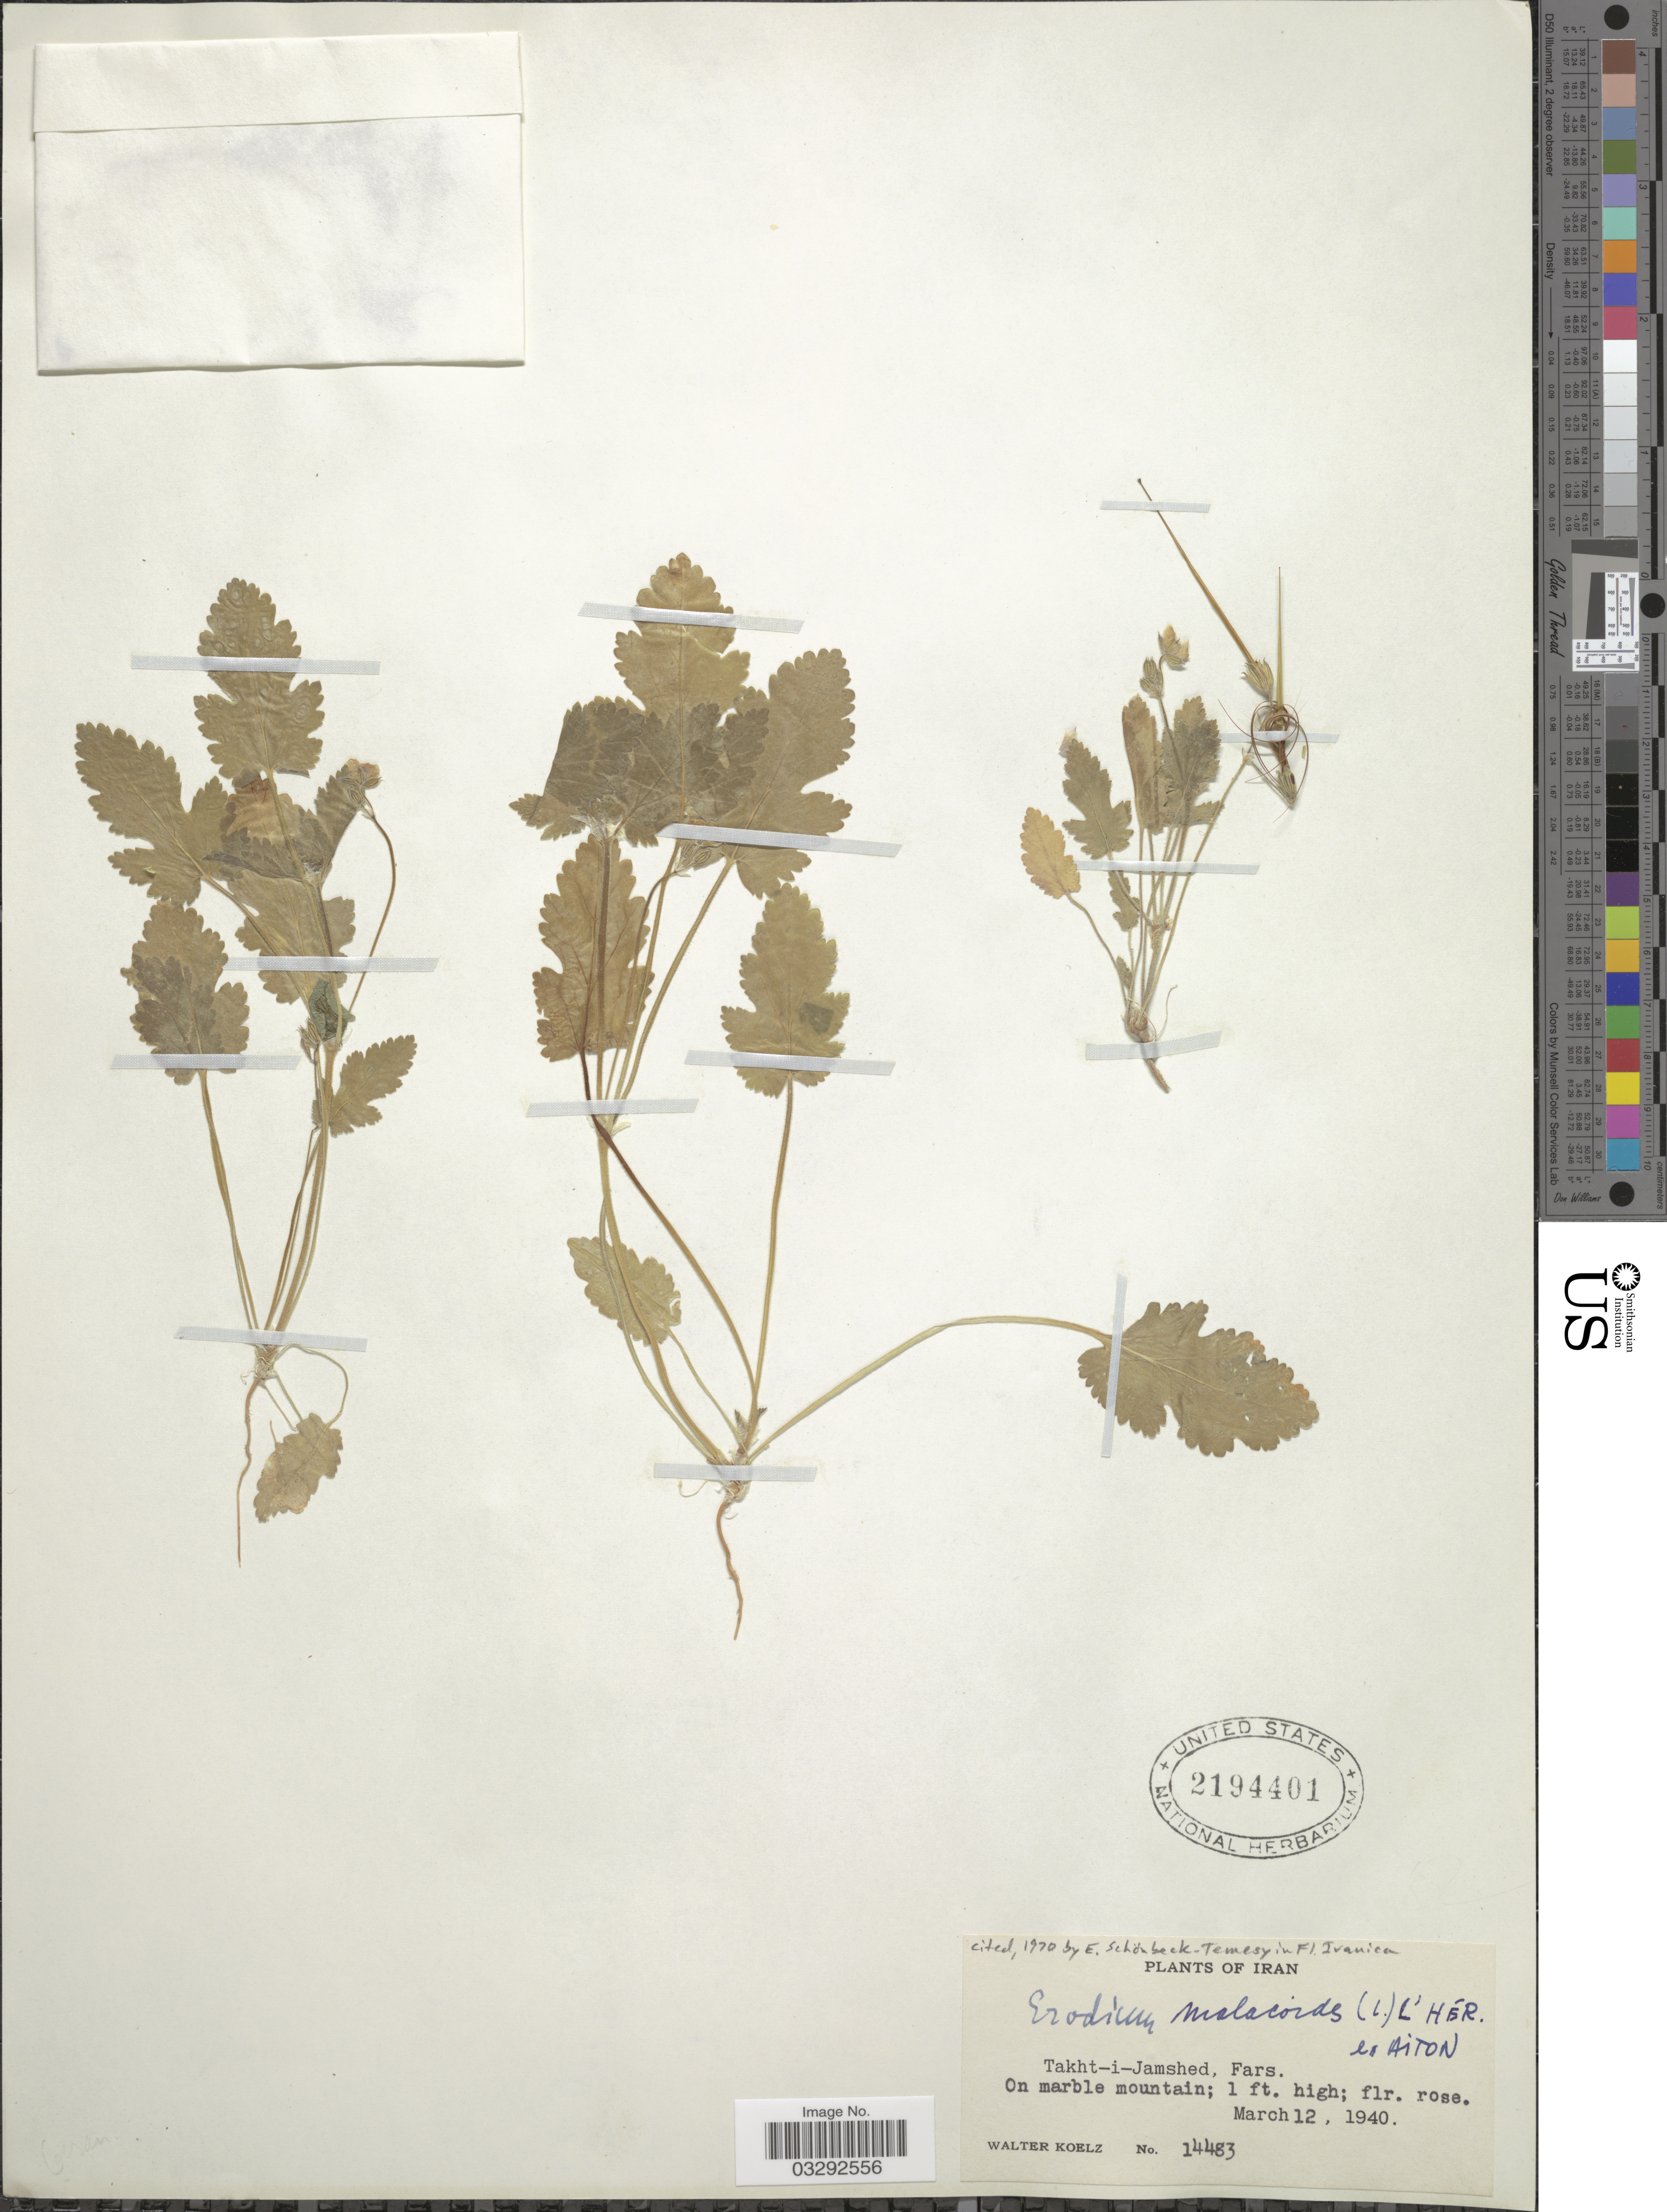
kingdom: Plantae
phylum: Tracheophyta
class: Magnoliopsida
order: Geraniales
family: Geraniaceae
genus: Erodium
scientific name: Erodium malacoides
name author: (L.) L'Hér.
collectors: W. N. Koelz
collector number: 14483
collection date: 1940-03-12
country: Iran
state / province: Fars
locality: Takht-i-Jamshed.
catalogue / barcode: US 2194401